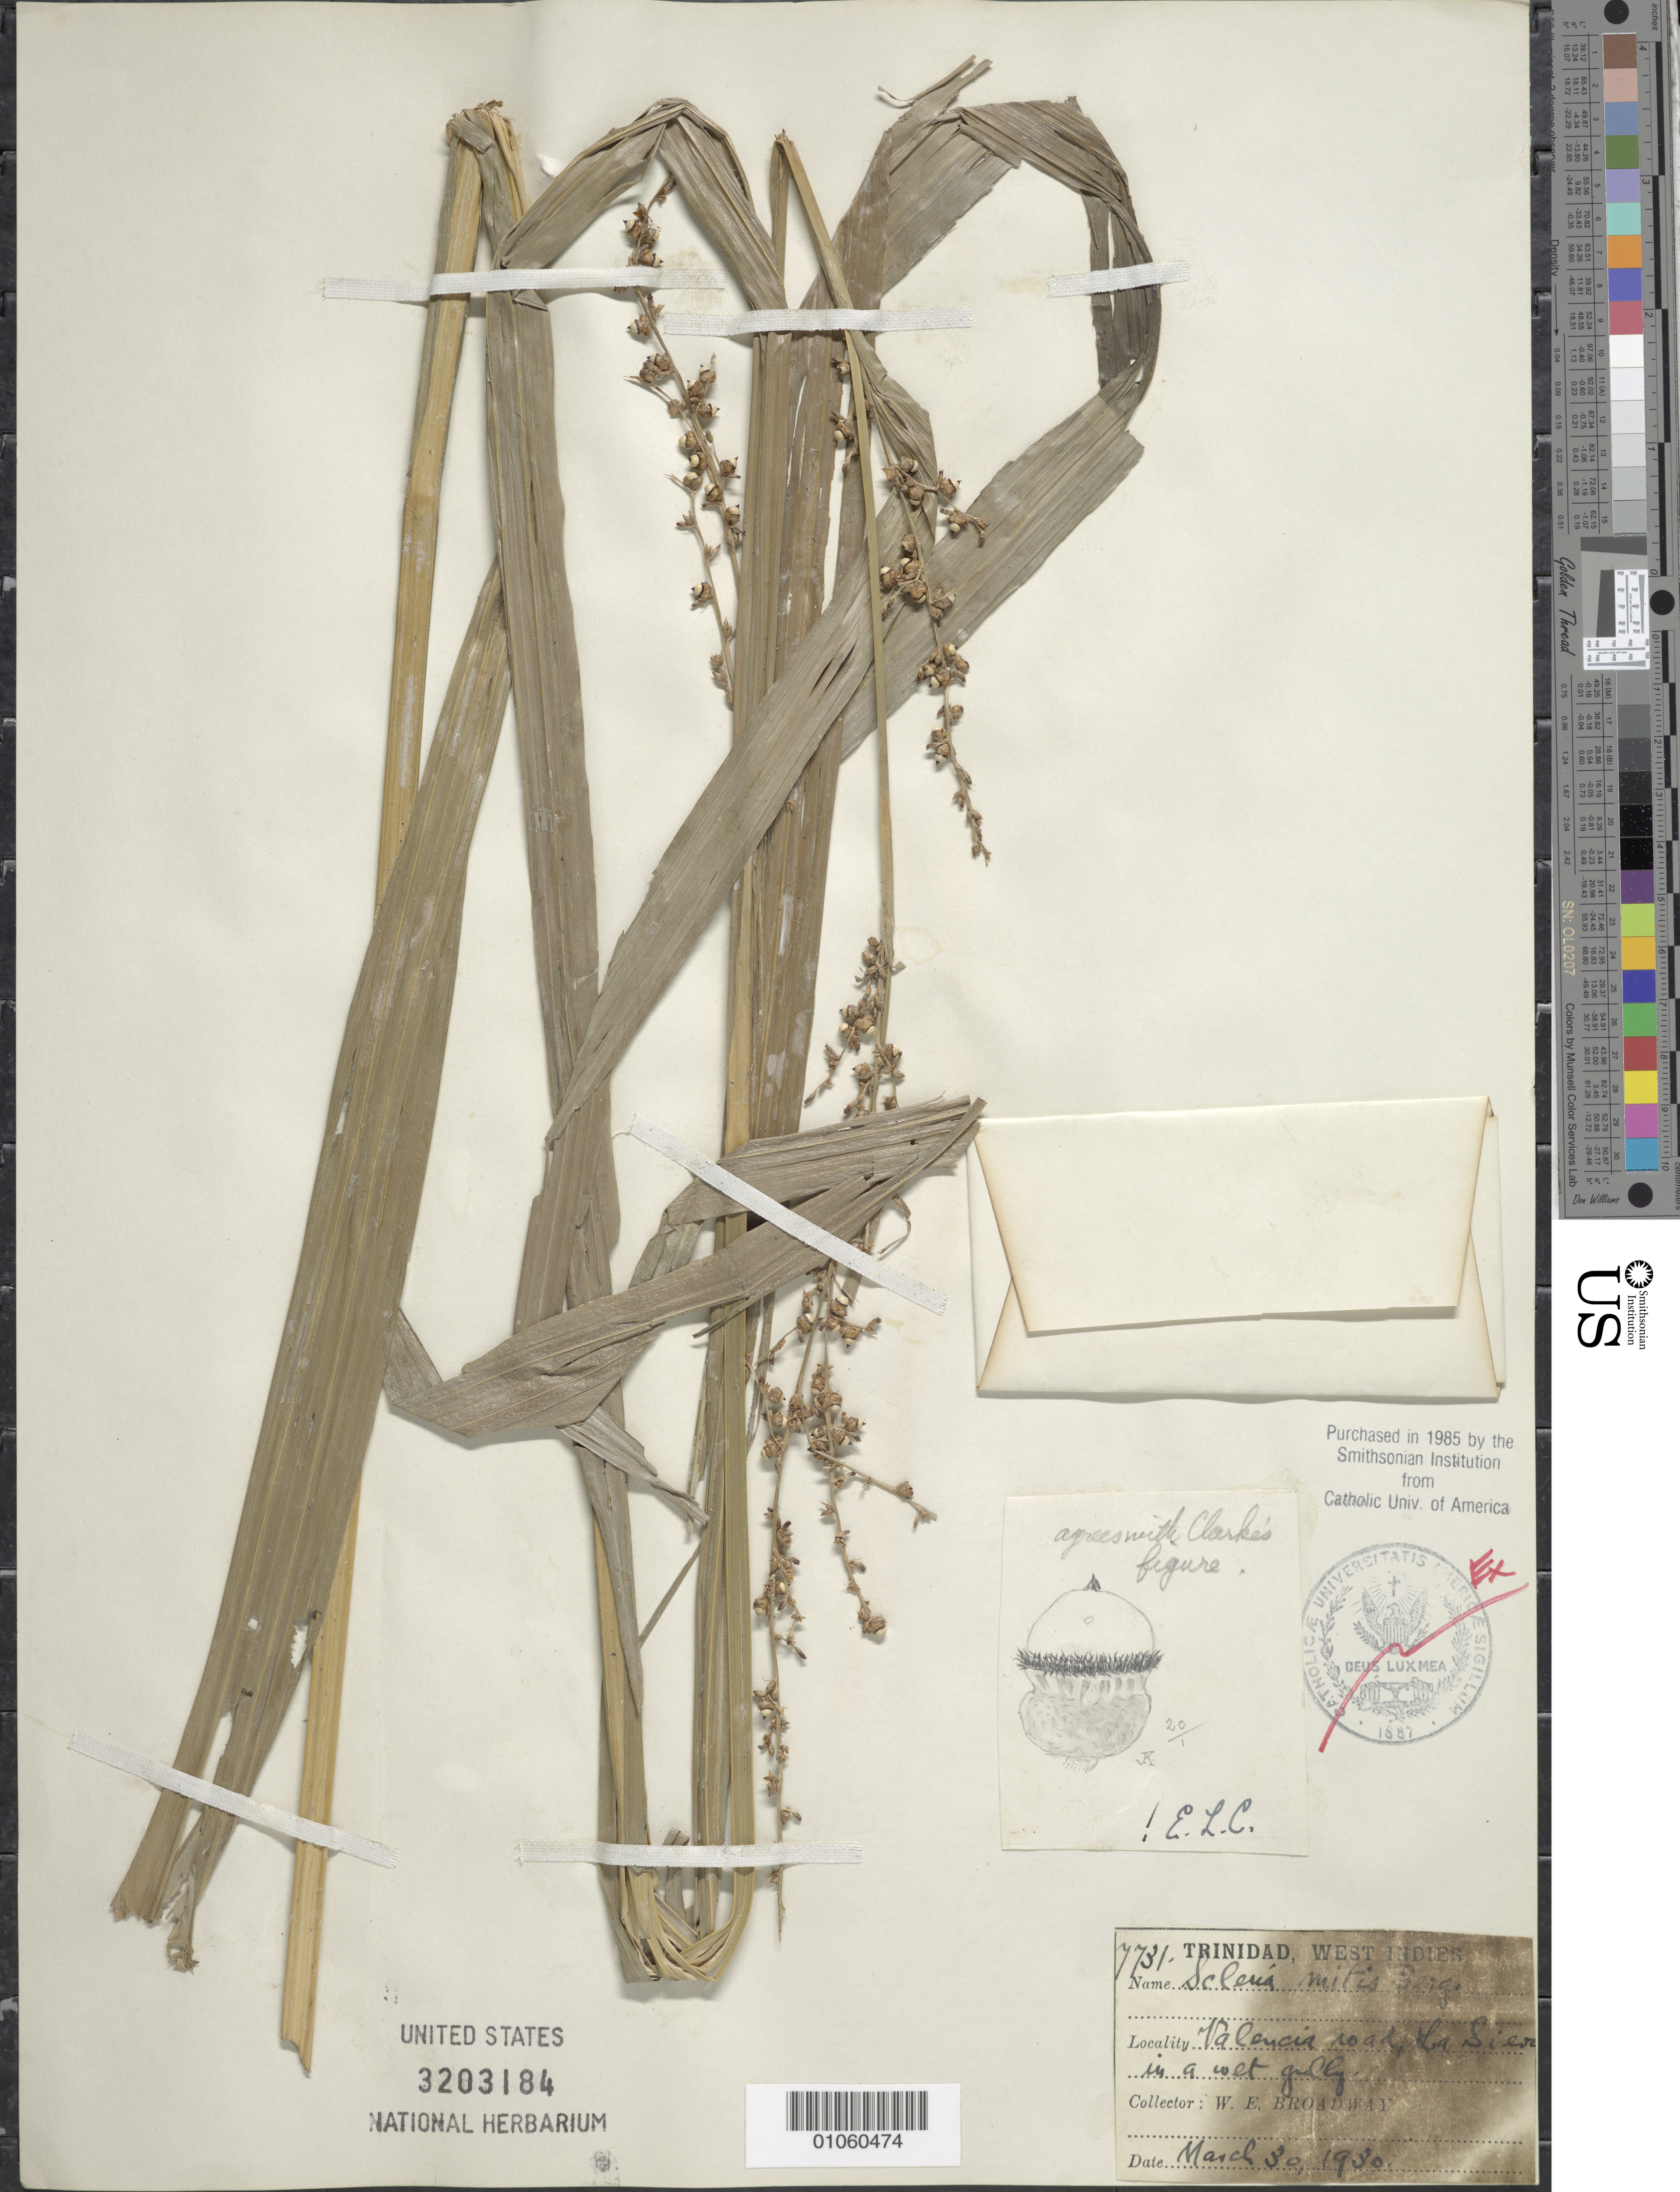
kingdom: Plantae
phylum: Tracheophyta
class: Liliopsida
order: Poales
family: Cyperaceae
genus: Scleria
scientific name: Scleria mitis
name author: P.J. Bergius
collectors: W. E. Broadway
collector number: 7731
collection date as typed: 30 Mar 1930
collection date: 1930-03-30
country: Trinidad and Tobago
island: Trinidad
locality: Valencia road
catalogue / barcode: US 3203184